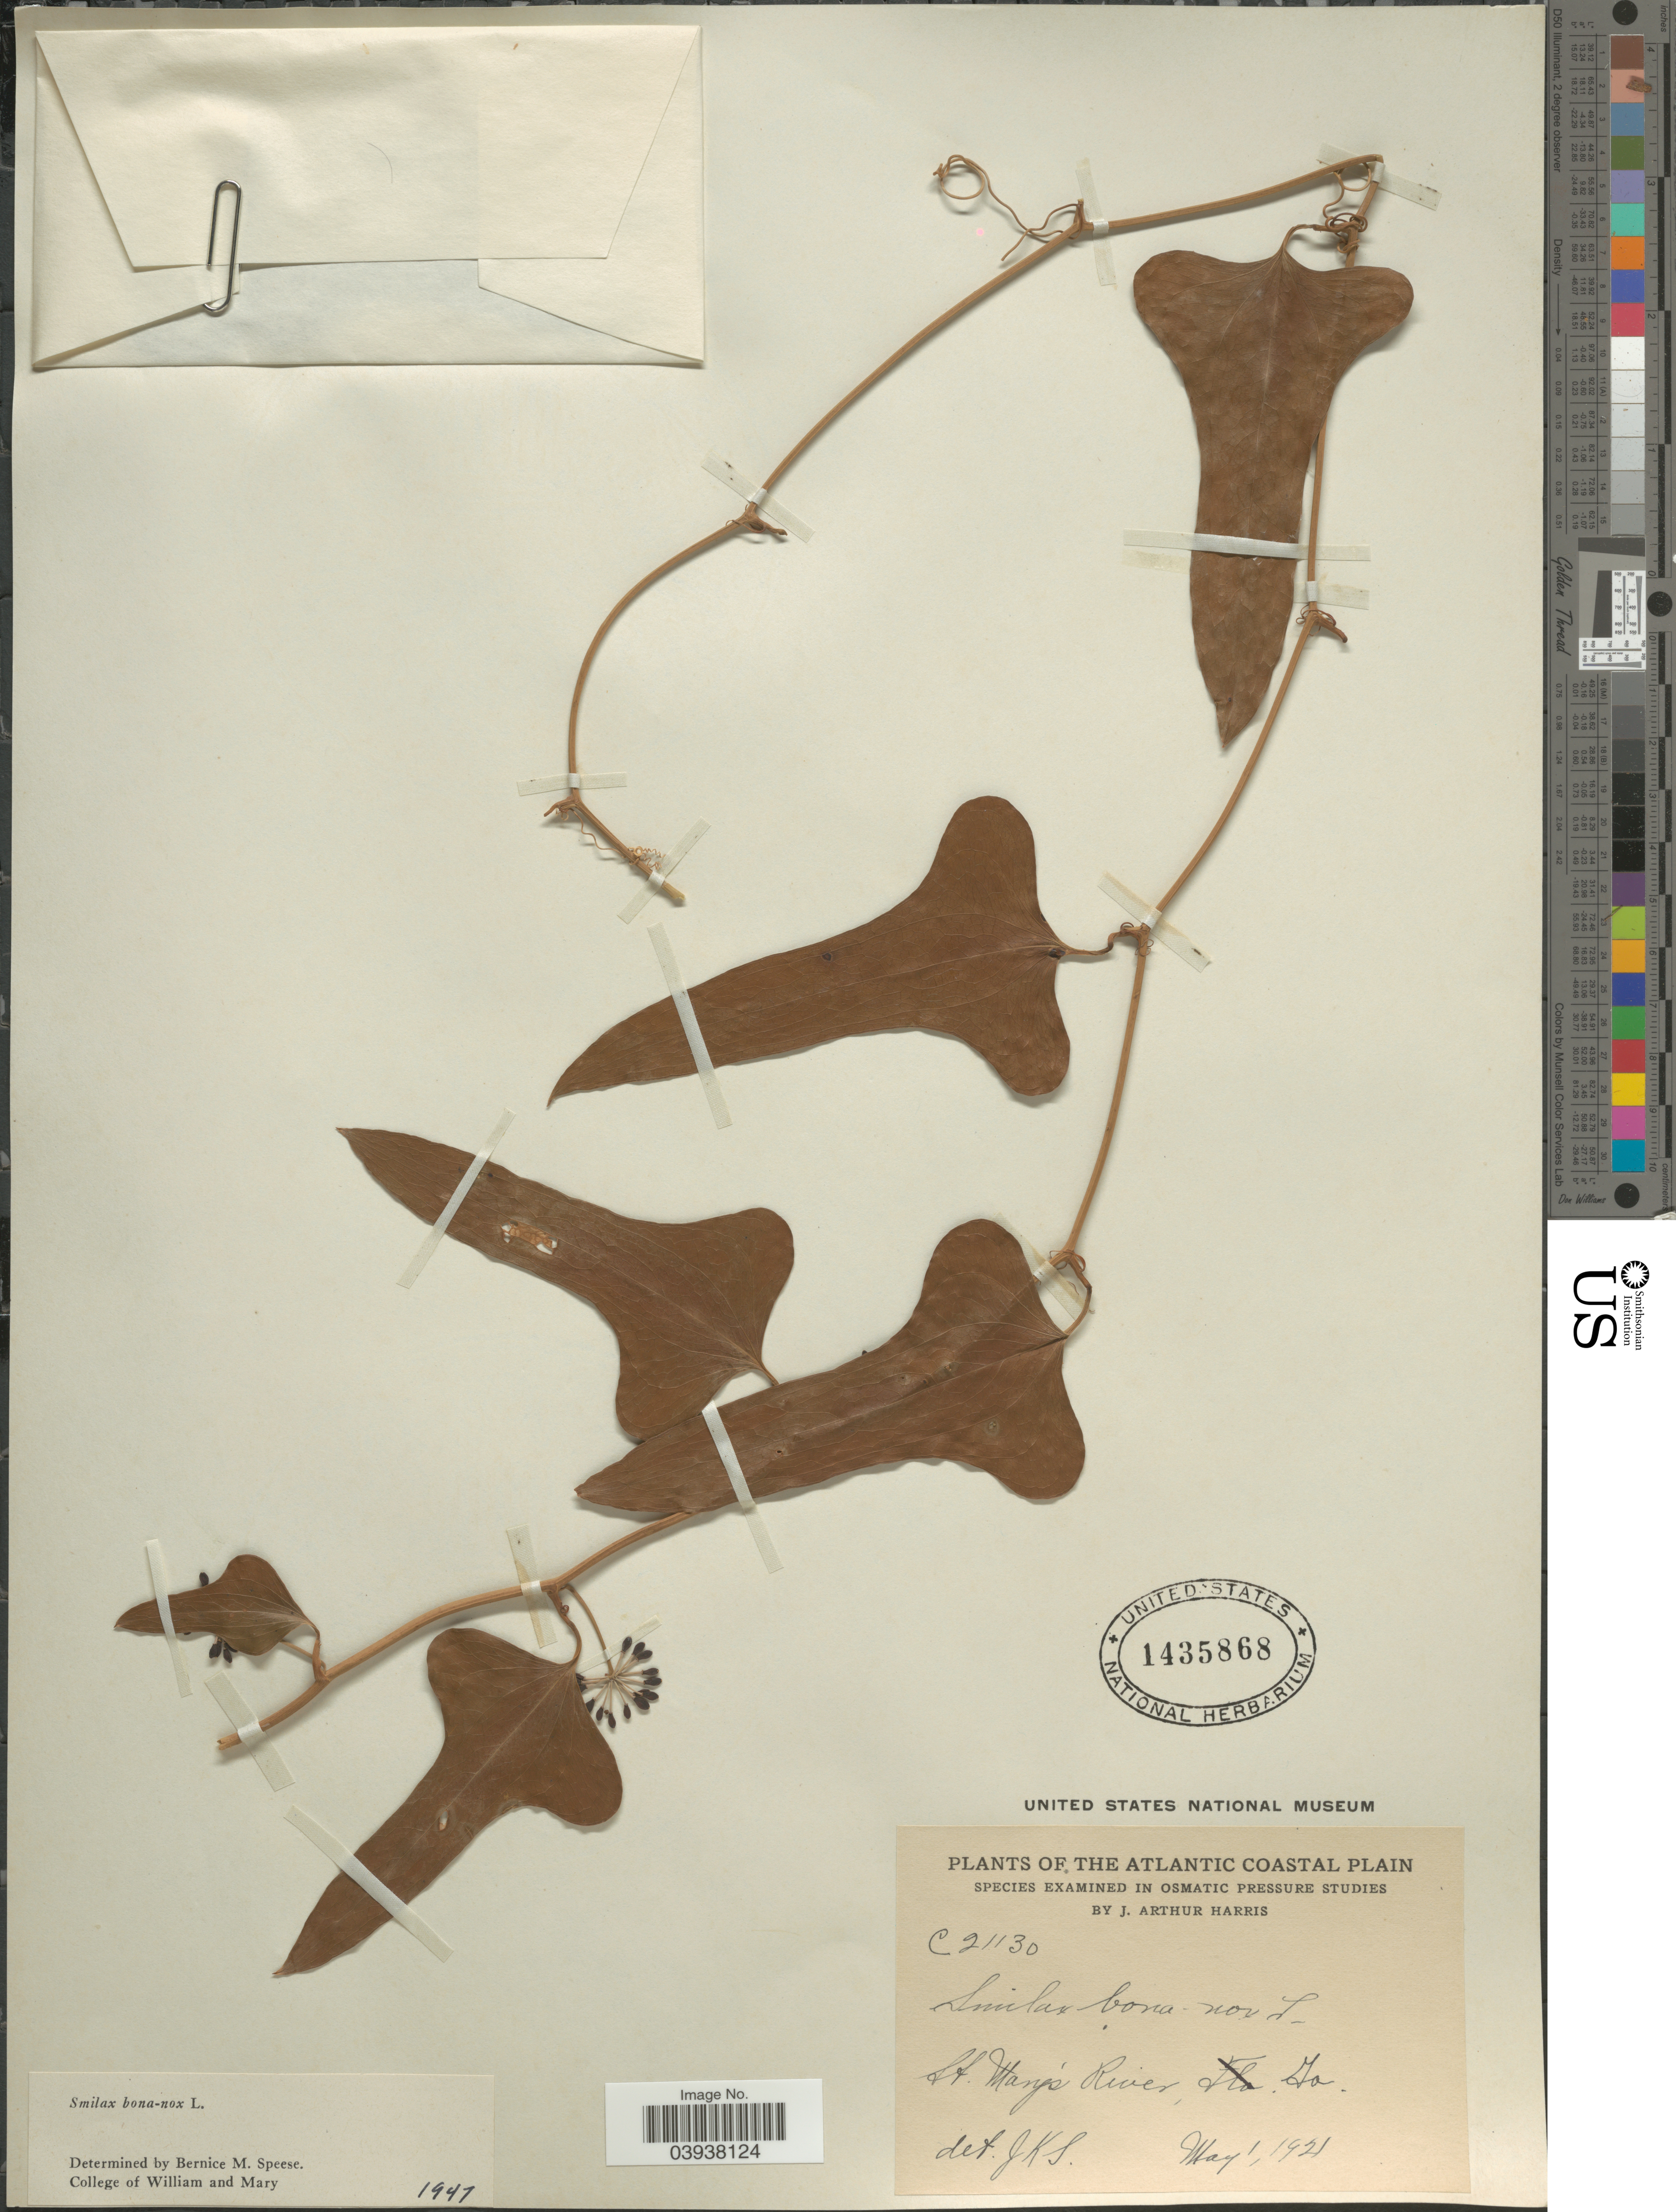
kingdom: Plantae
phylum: Tracheophyta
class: Liliopsida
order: Liliales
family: Smilacaceae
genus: Smilax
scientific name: Smilax bona-nox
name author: L.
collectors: J. A. Harris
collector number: C21130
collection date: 1921-05-01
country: United States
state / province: Georgia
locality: Atlantic Coastal Plain. St. Mary's River.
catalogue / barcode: US 1435868